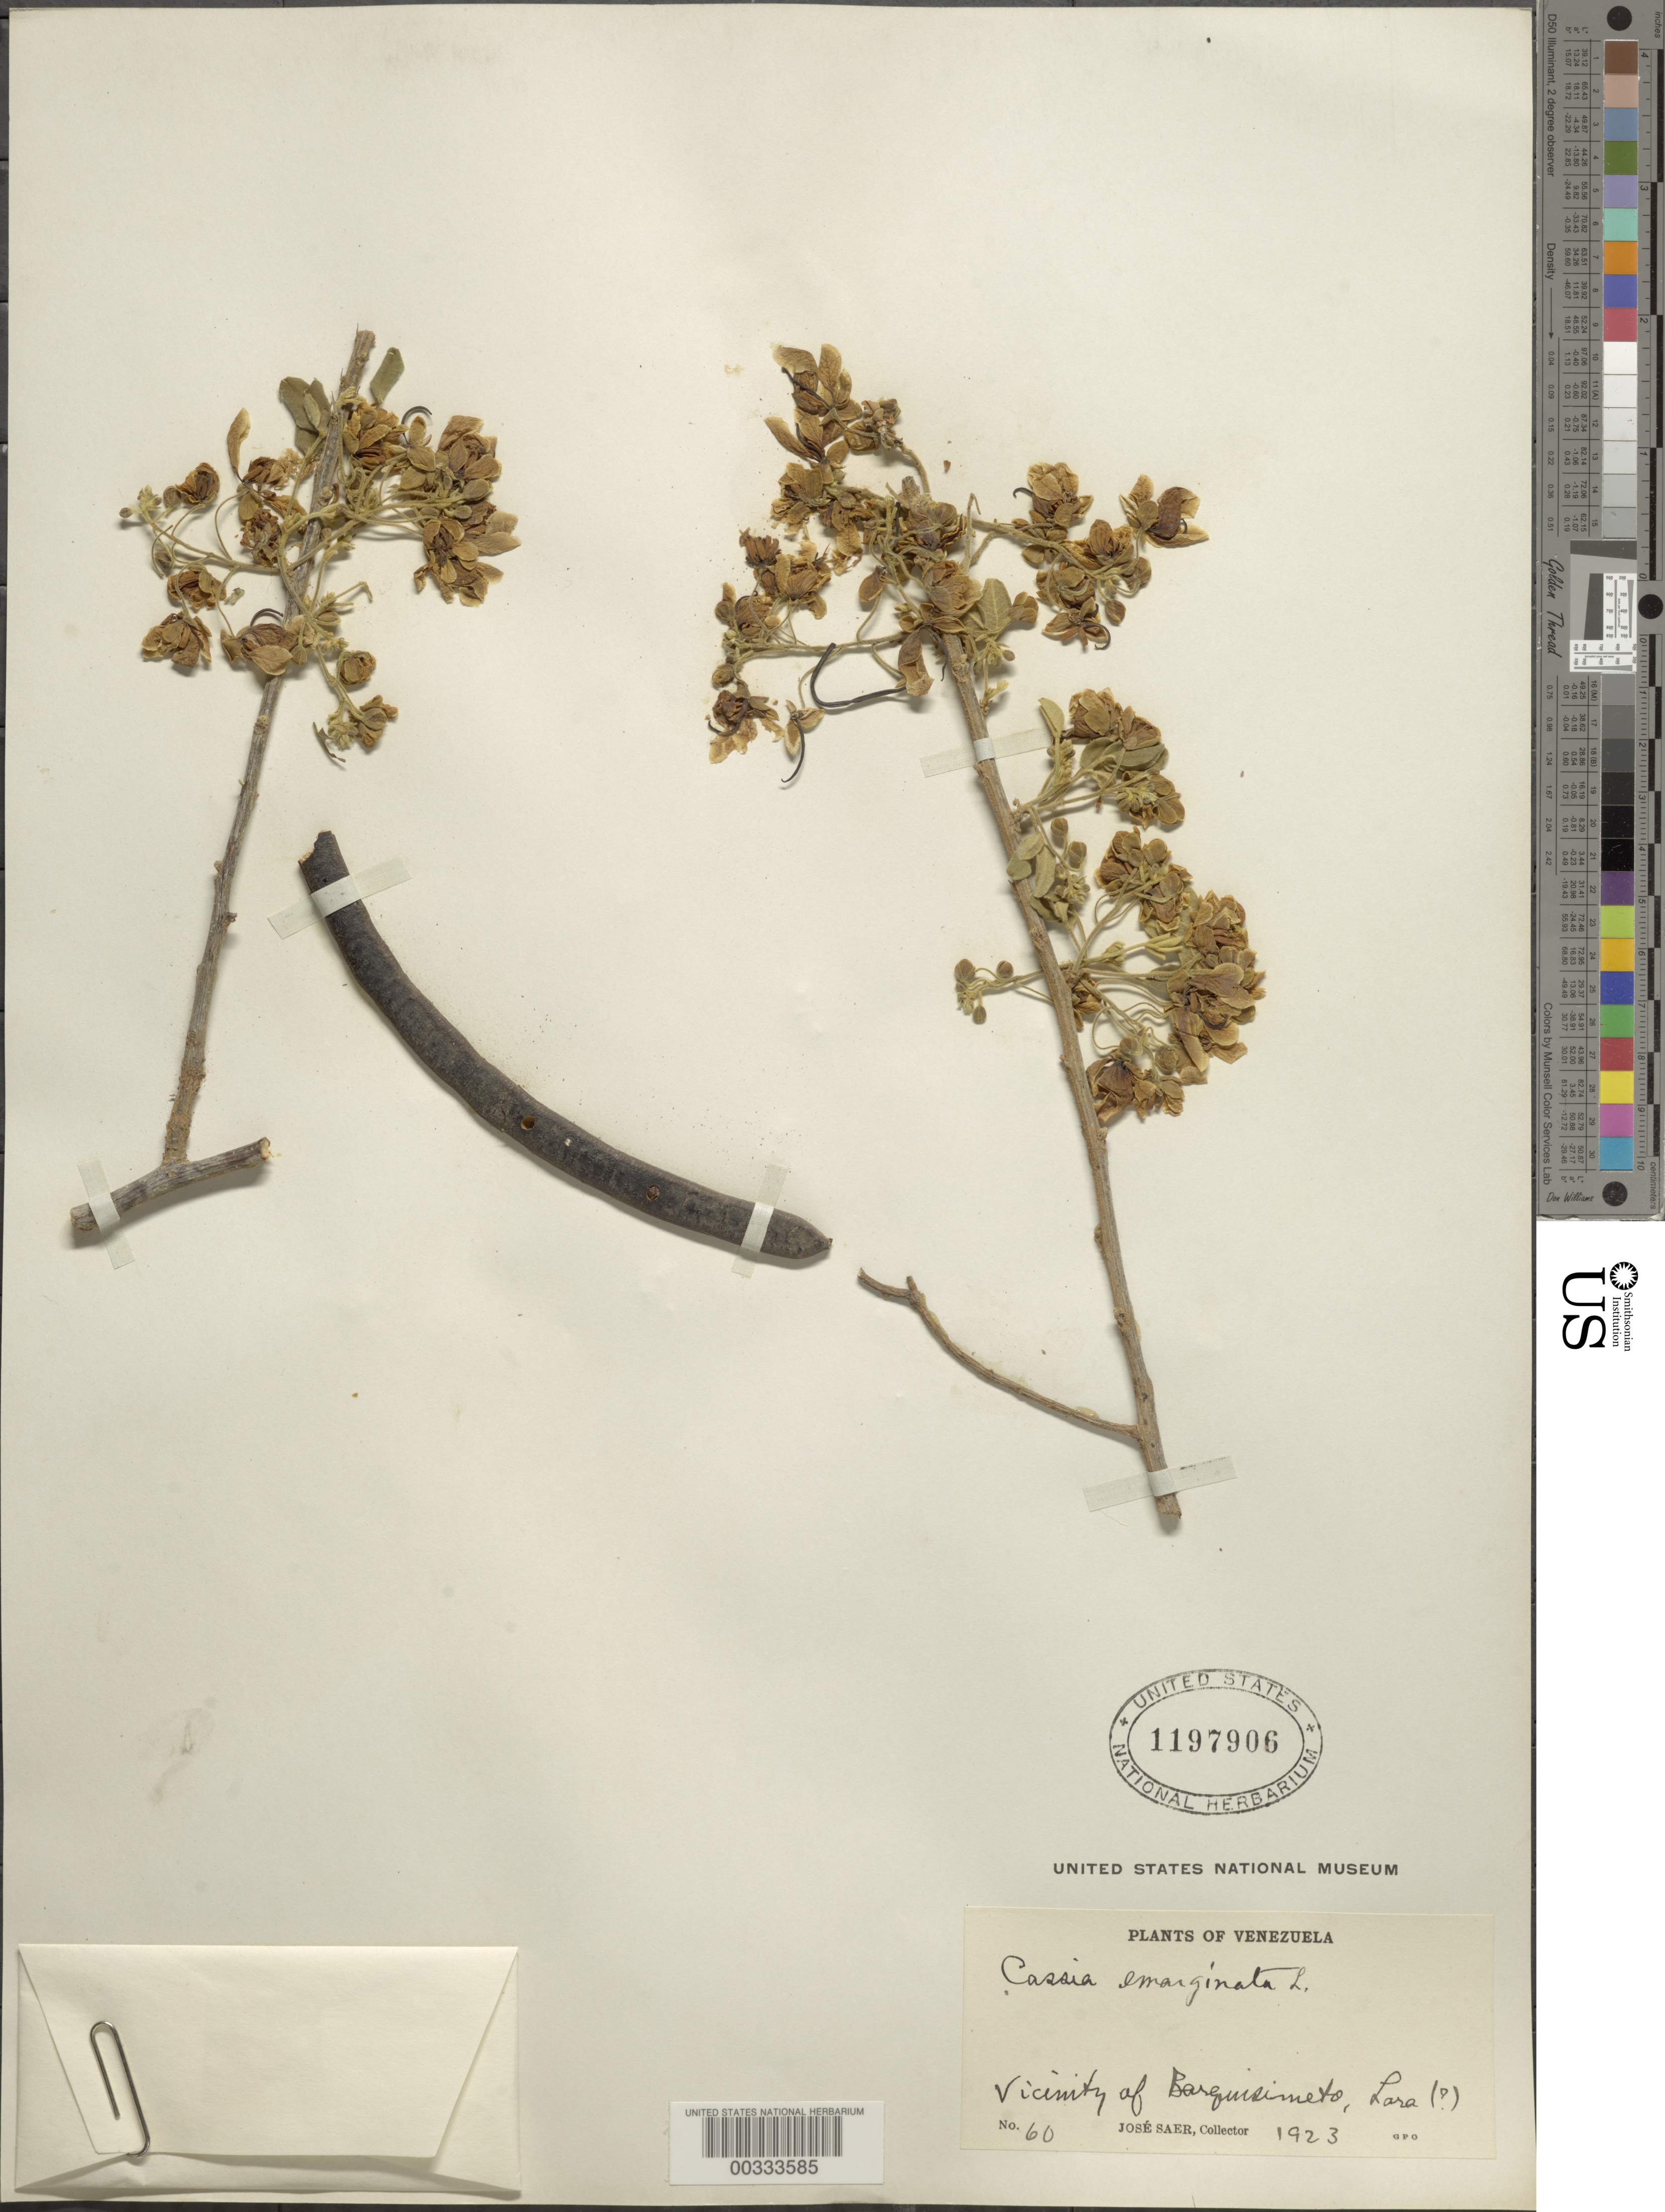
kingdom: Plantae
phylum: Tracheophyta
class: Magnoliopsida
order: Fabales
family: Fabaceae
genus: Senna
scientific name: Senna atomaria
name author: (L.) H.S. Irwin & Barneby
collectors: J. Saer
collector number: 60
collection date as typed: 1923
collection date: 1923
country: Venezuela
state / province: Lara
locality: Vicinity of barquisimeto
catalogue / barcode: US 1197906